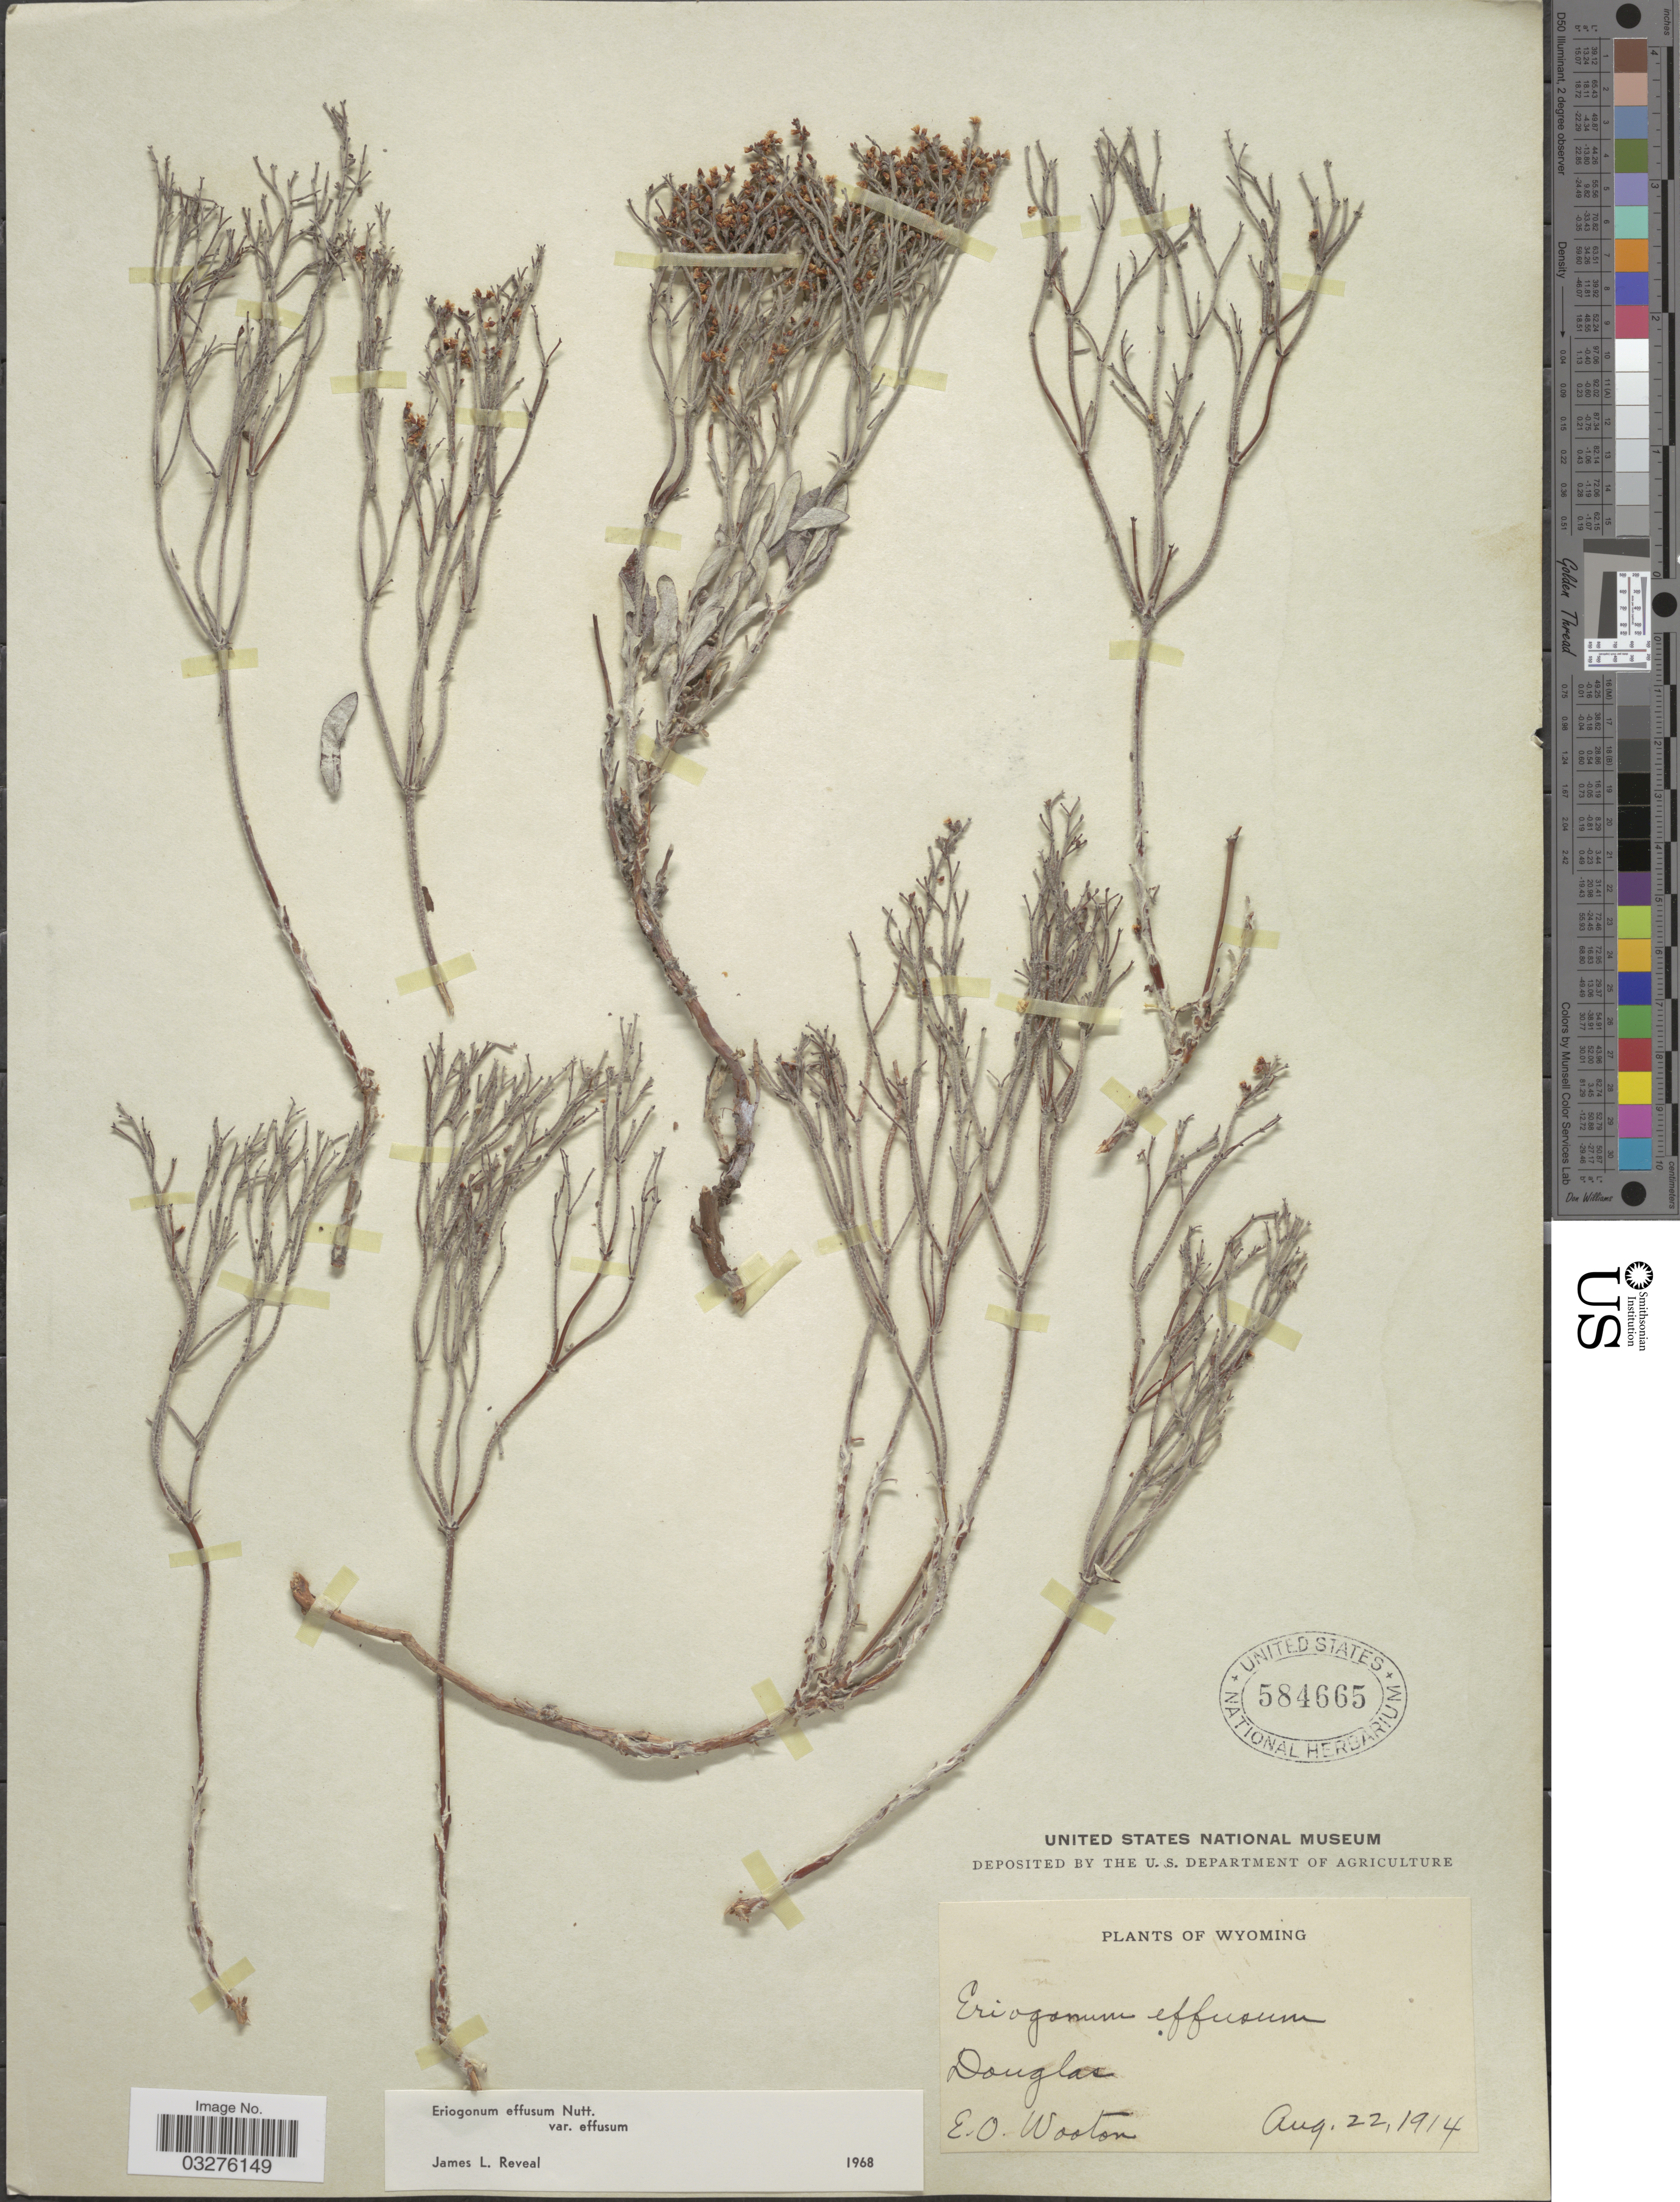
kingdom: Plantae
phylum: Tracheophyta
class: Magnoliopsida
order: Caryophyllales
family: Polygonaceae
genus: Eriogonum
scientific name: Eriogonum effusum var. effusum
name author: Nutt.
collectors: E. O. Wooton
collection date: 1914-08-22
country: United States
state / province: Wyoming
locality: Douglas.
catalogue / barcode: US 584665